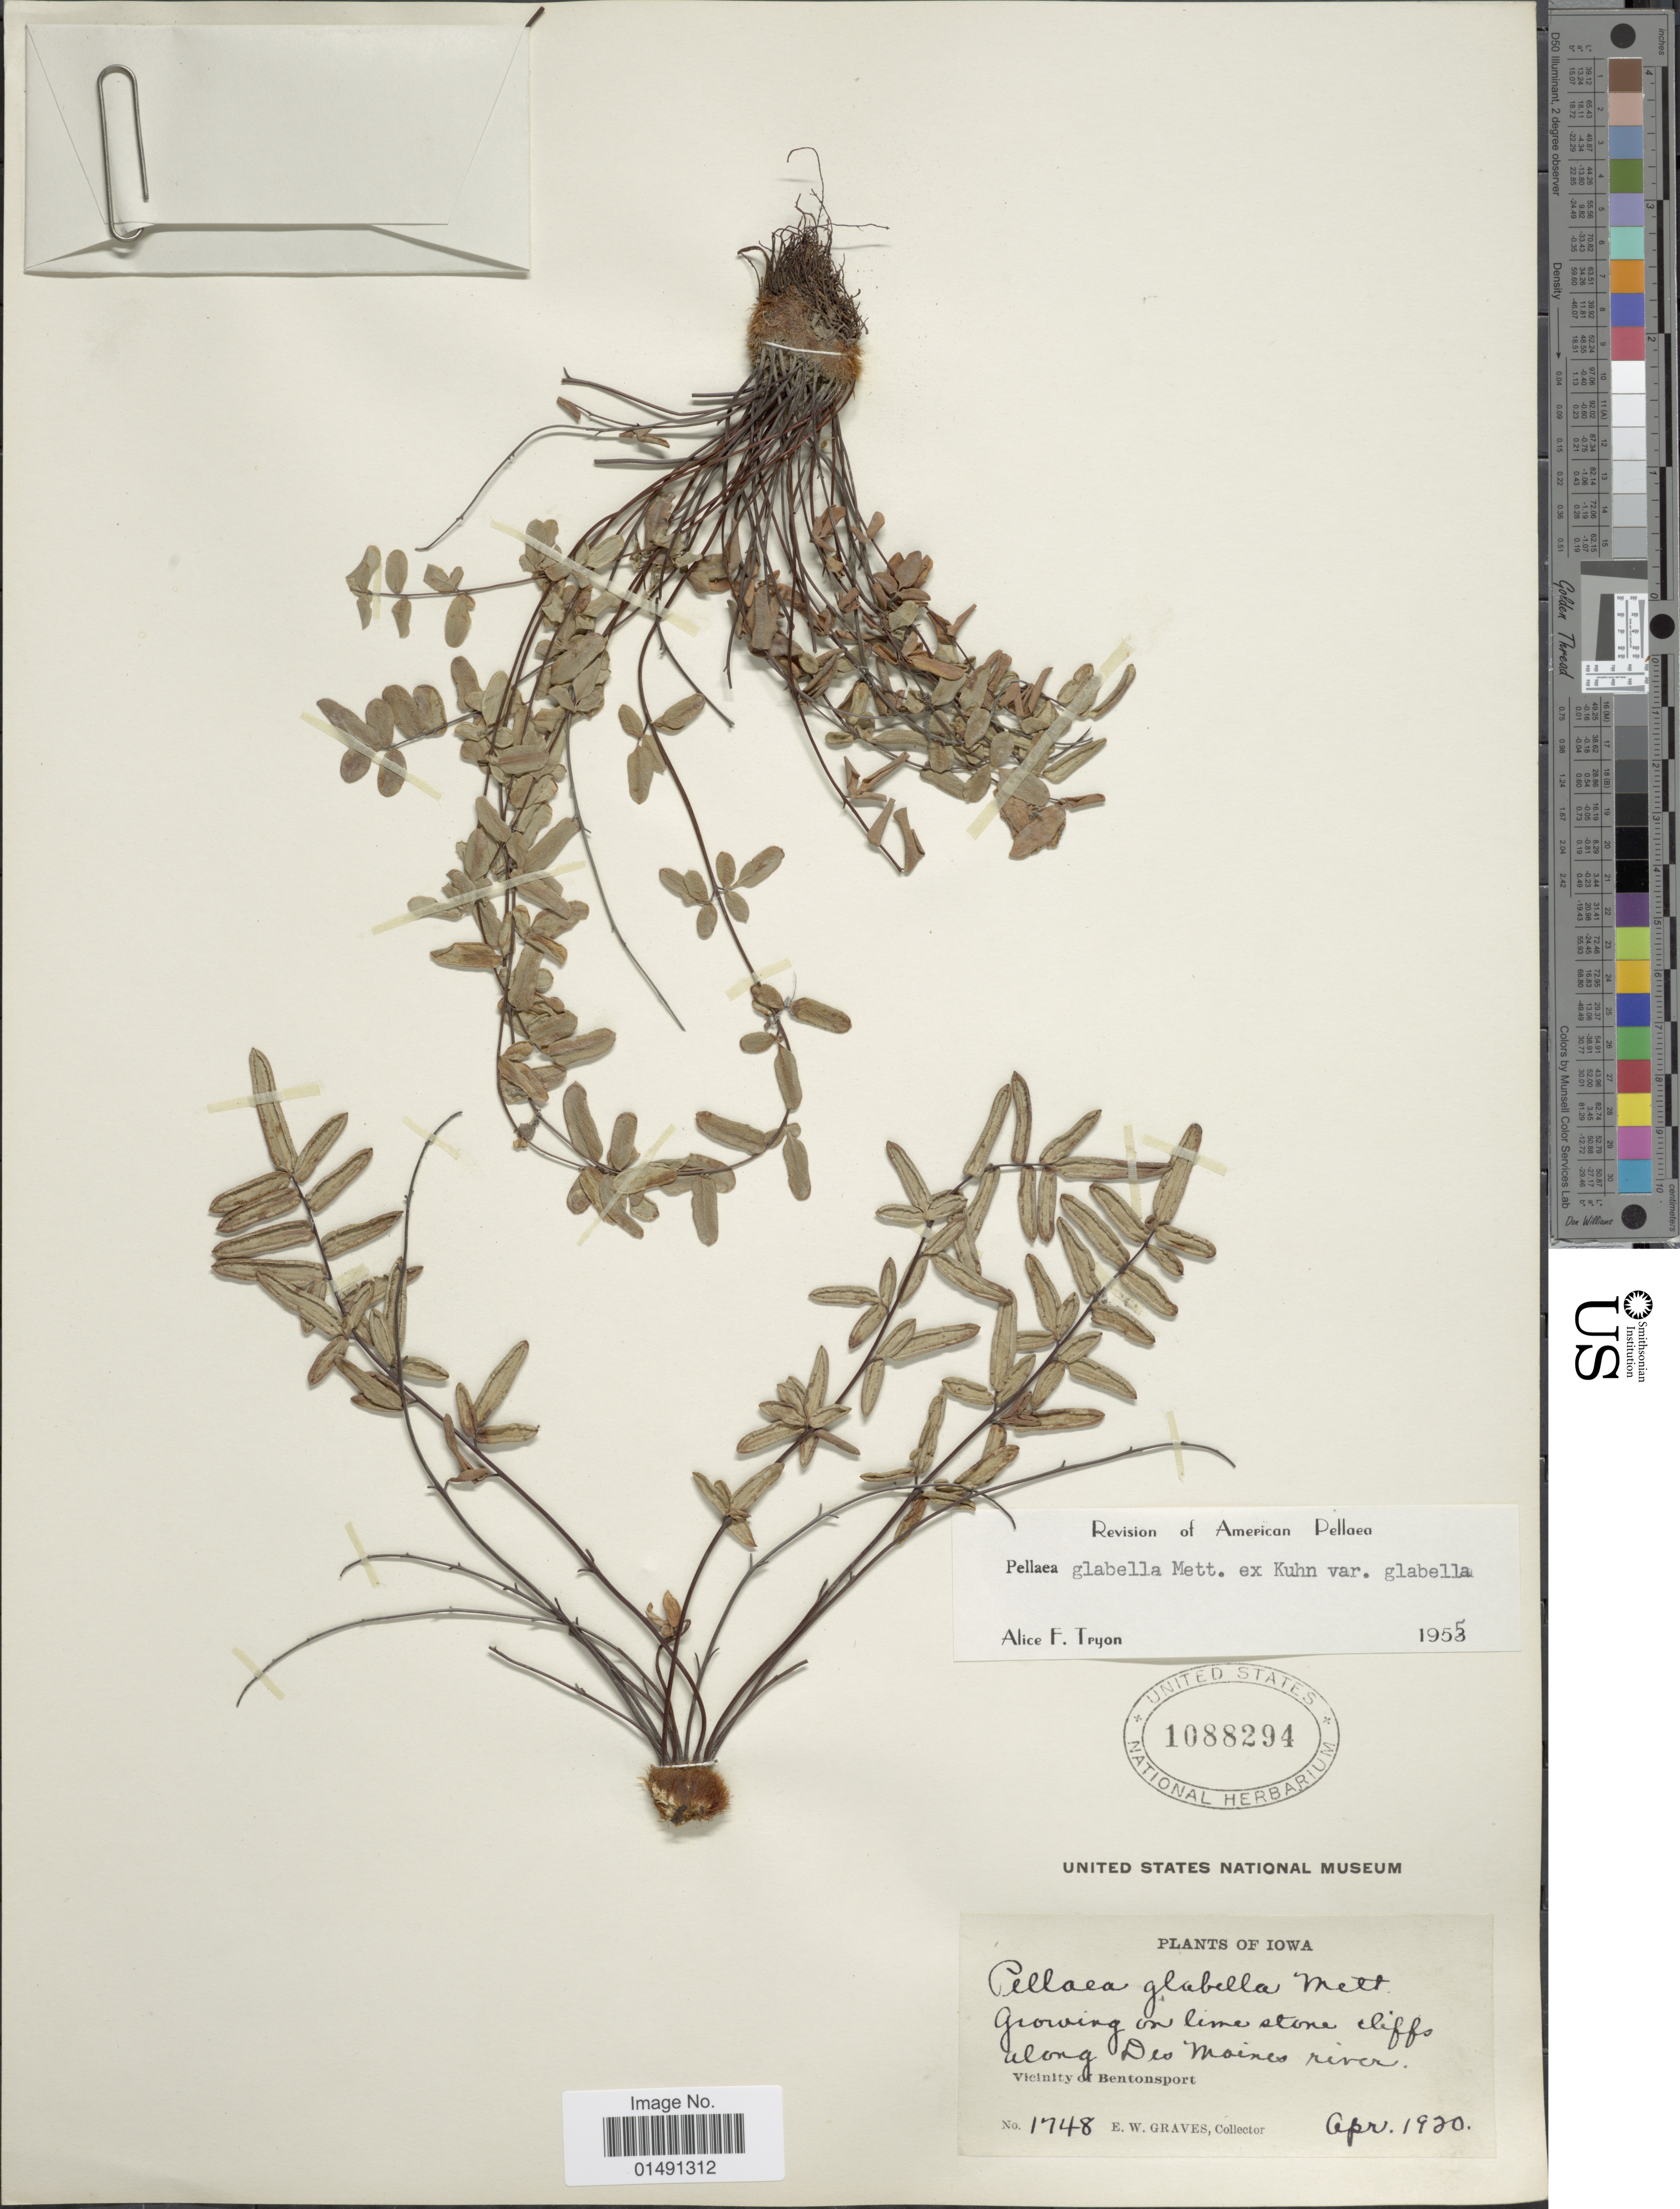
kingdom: Plantae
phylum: Tracheophyta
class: Polypodiopsida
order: Polypodiales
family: Pteridaceae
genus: Pellaea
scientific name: Pellaea glabella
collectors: E. Graves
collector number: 1748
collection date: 1920-04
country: United States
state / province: Iowa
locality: Cliffs along Dio Maines River, Vicinity of Bentonsport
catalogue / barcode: US 1088294